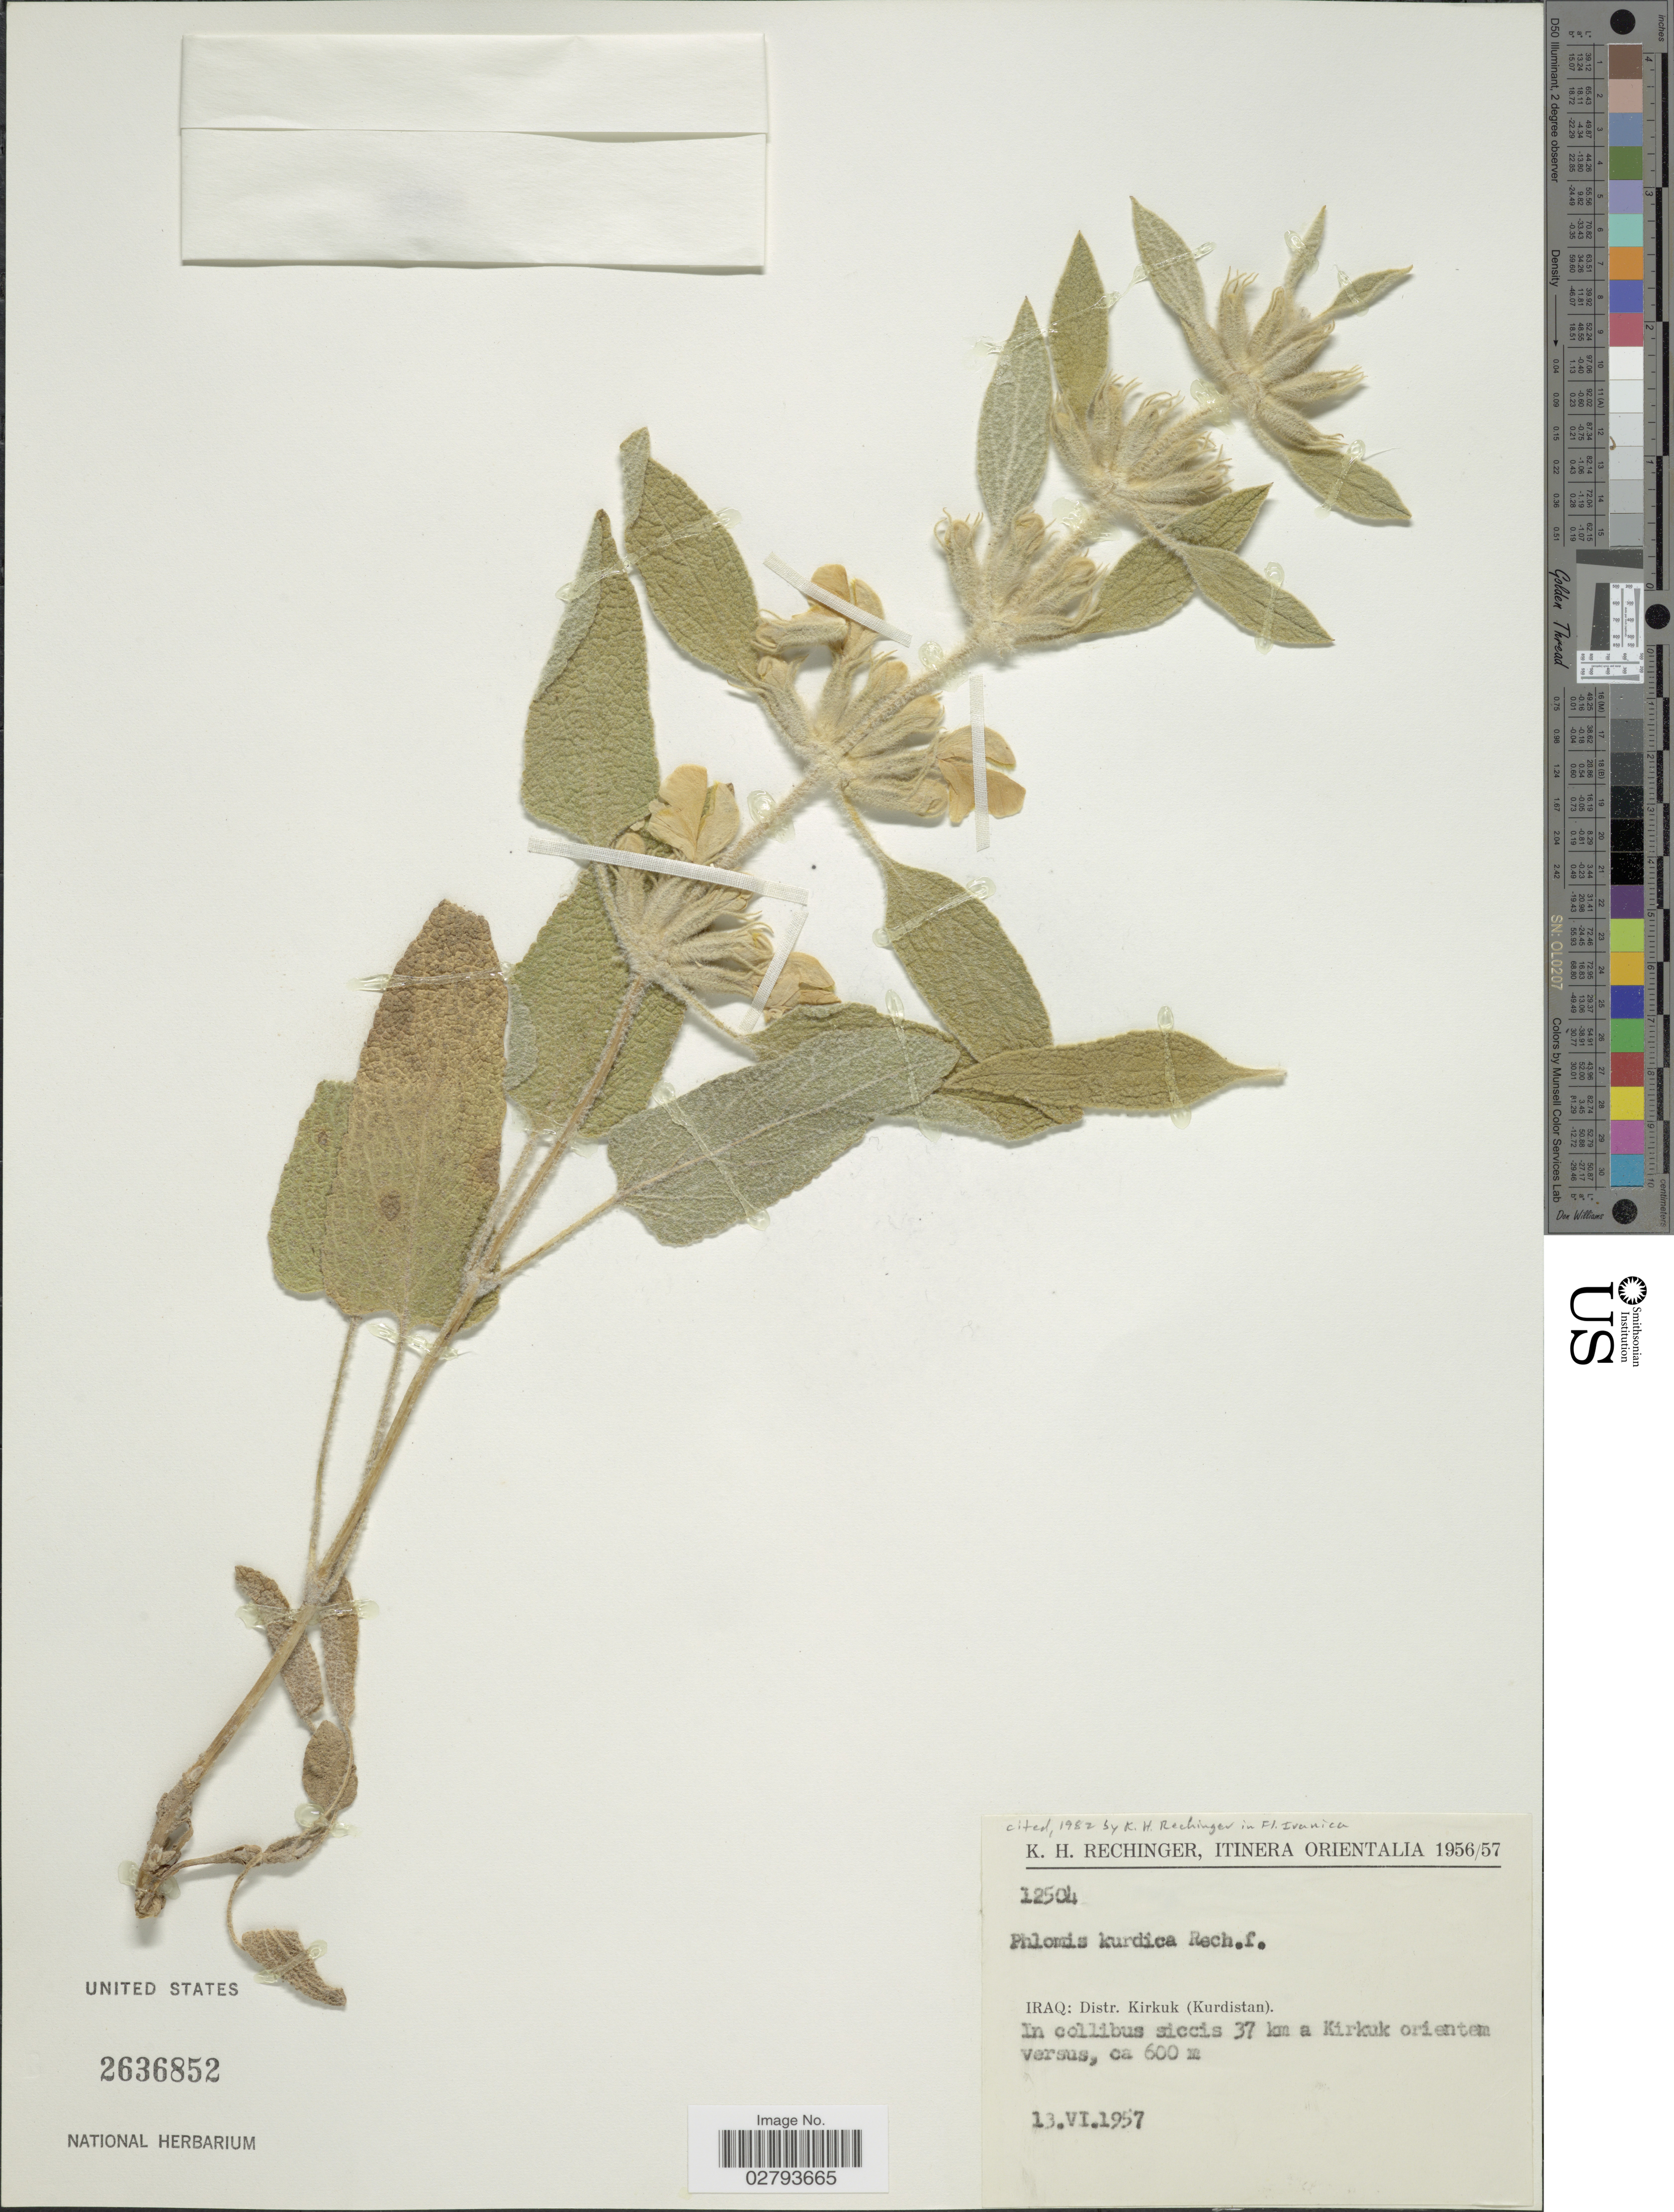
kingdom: Plantae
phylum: Tracheophyta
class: Magnoliopsida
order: Lamiales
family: Lamiaceae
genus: Phlomis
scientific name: Phlomis kurdica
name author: Rech. f.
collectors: K. H. Rechinger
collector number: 12504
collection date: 1957-06-13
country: Iraq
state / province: Kirkūk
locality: Orientalia. Distr. Kirkuk (Kurdistan). In collibus siccis 37 km a Kirkuk orientem versus.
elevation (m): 600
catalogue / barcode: US 2636852